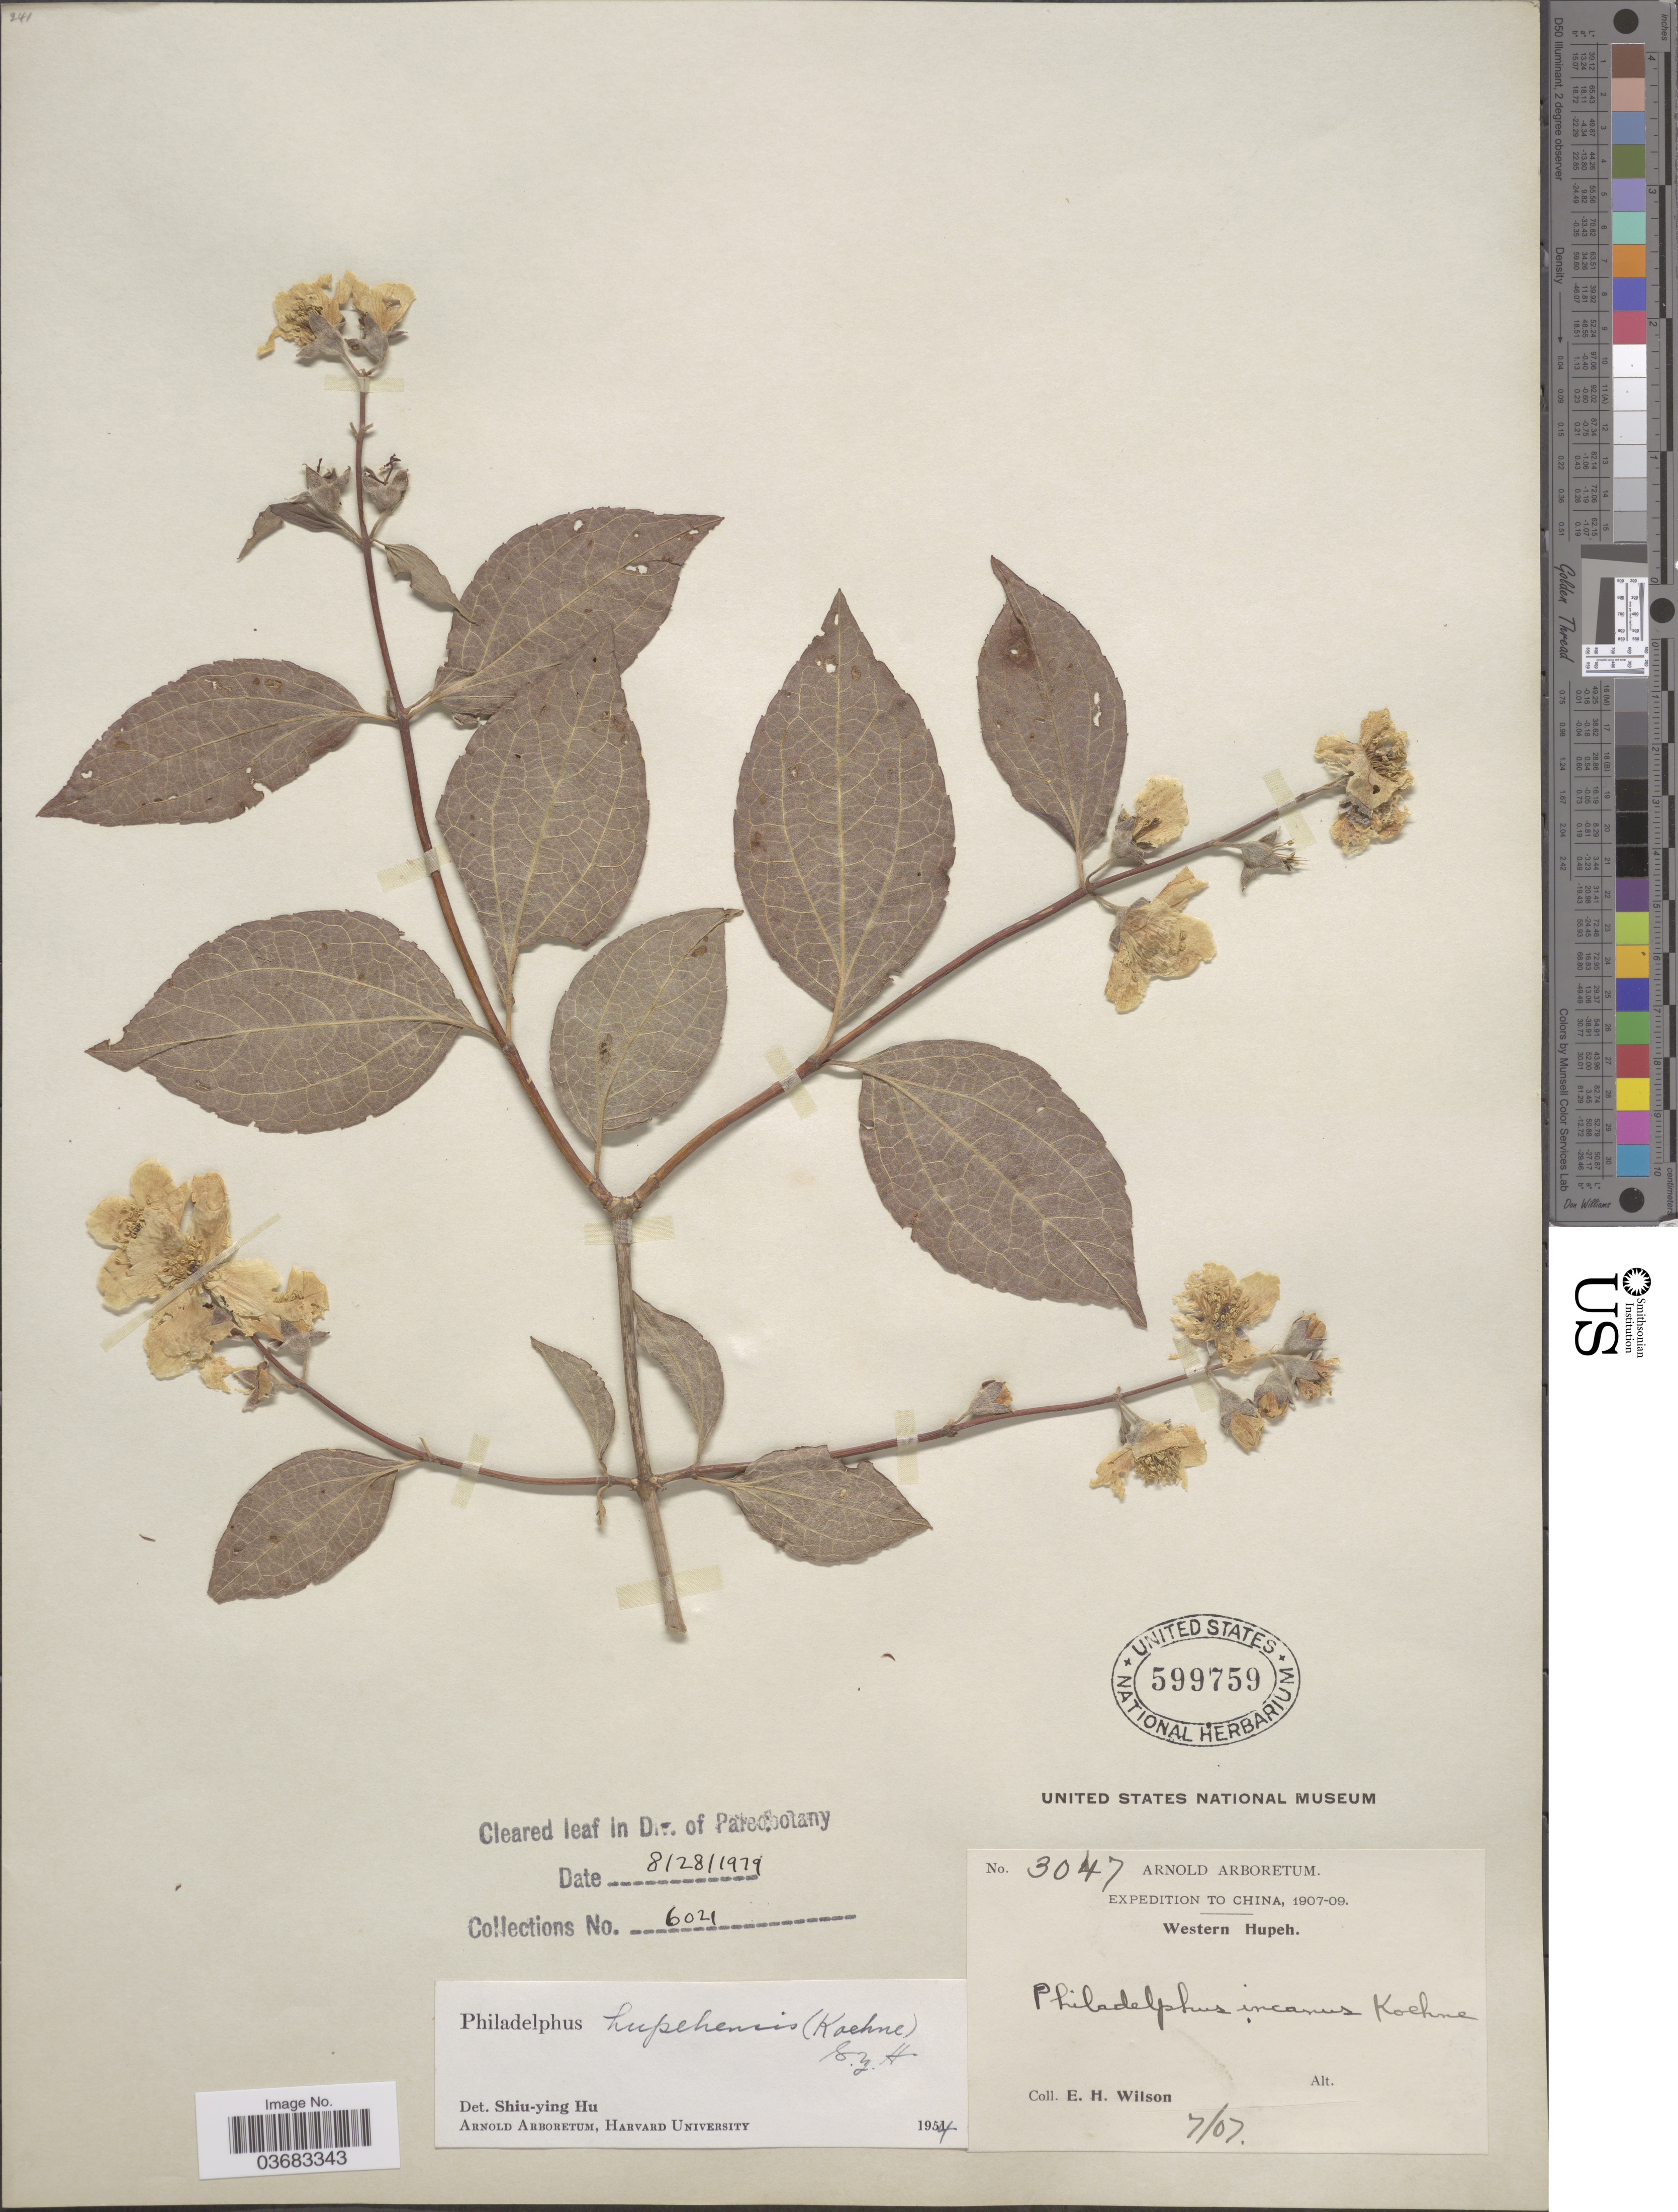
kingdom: Plantae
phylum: Tracheophyta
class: Magnoliopsida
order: Cornales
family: Hydrangeaceae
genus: Philadelphus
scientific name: Philadelphus hupehensis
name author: (Koehne) S.Y. Hu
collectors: E. Wilson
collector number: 3047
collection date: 1907-07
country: China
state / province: Hubei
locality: Expedition to China, 1907-09. Western Hupeh.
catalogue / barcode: US 599759